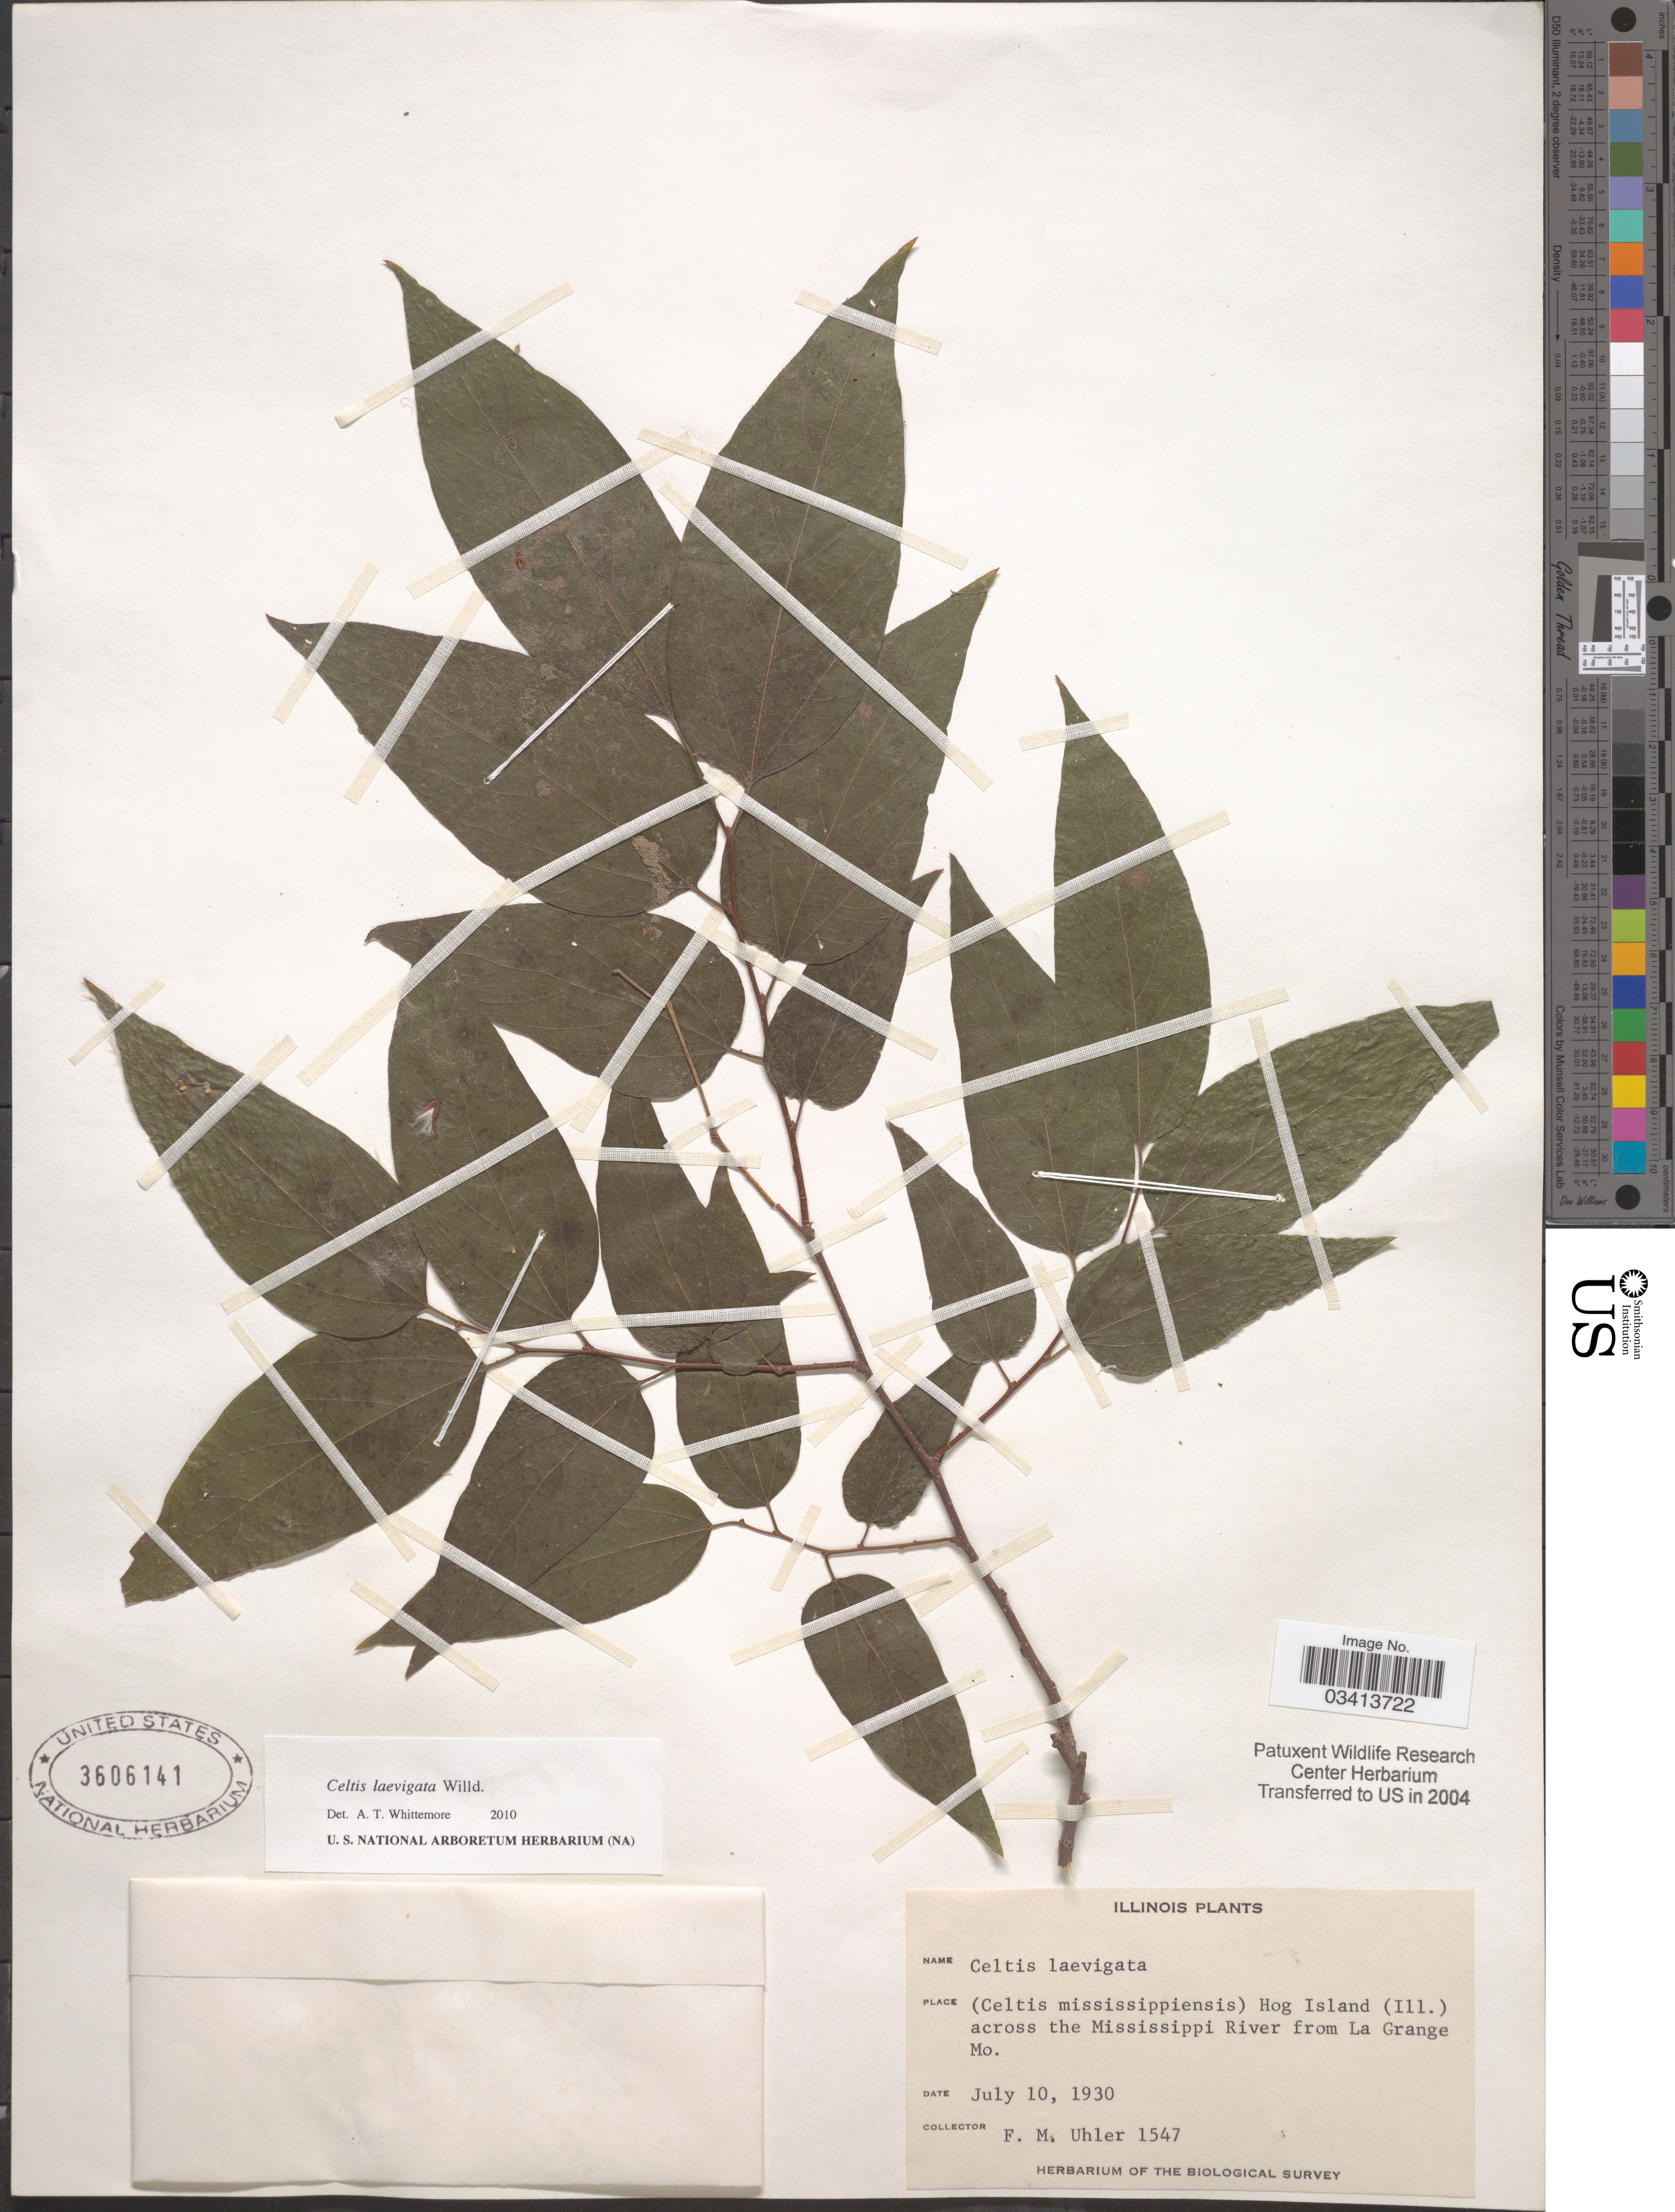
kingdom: Plantae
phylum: Tracheophyta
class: Magnoliopsida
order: Rosales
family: Cannabaceae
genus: Celtis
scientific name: Celtis laevigata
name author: Willd.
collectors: F. M. Uhler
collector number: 1547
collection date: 1930-07-10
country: United States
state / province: Illinois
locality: Hog Island (III. ) across the Mississippi River from La Grange Mo.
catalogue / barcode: US 3606141